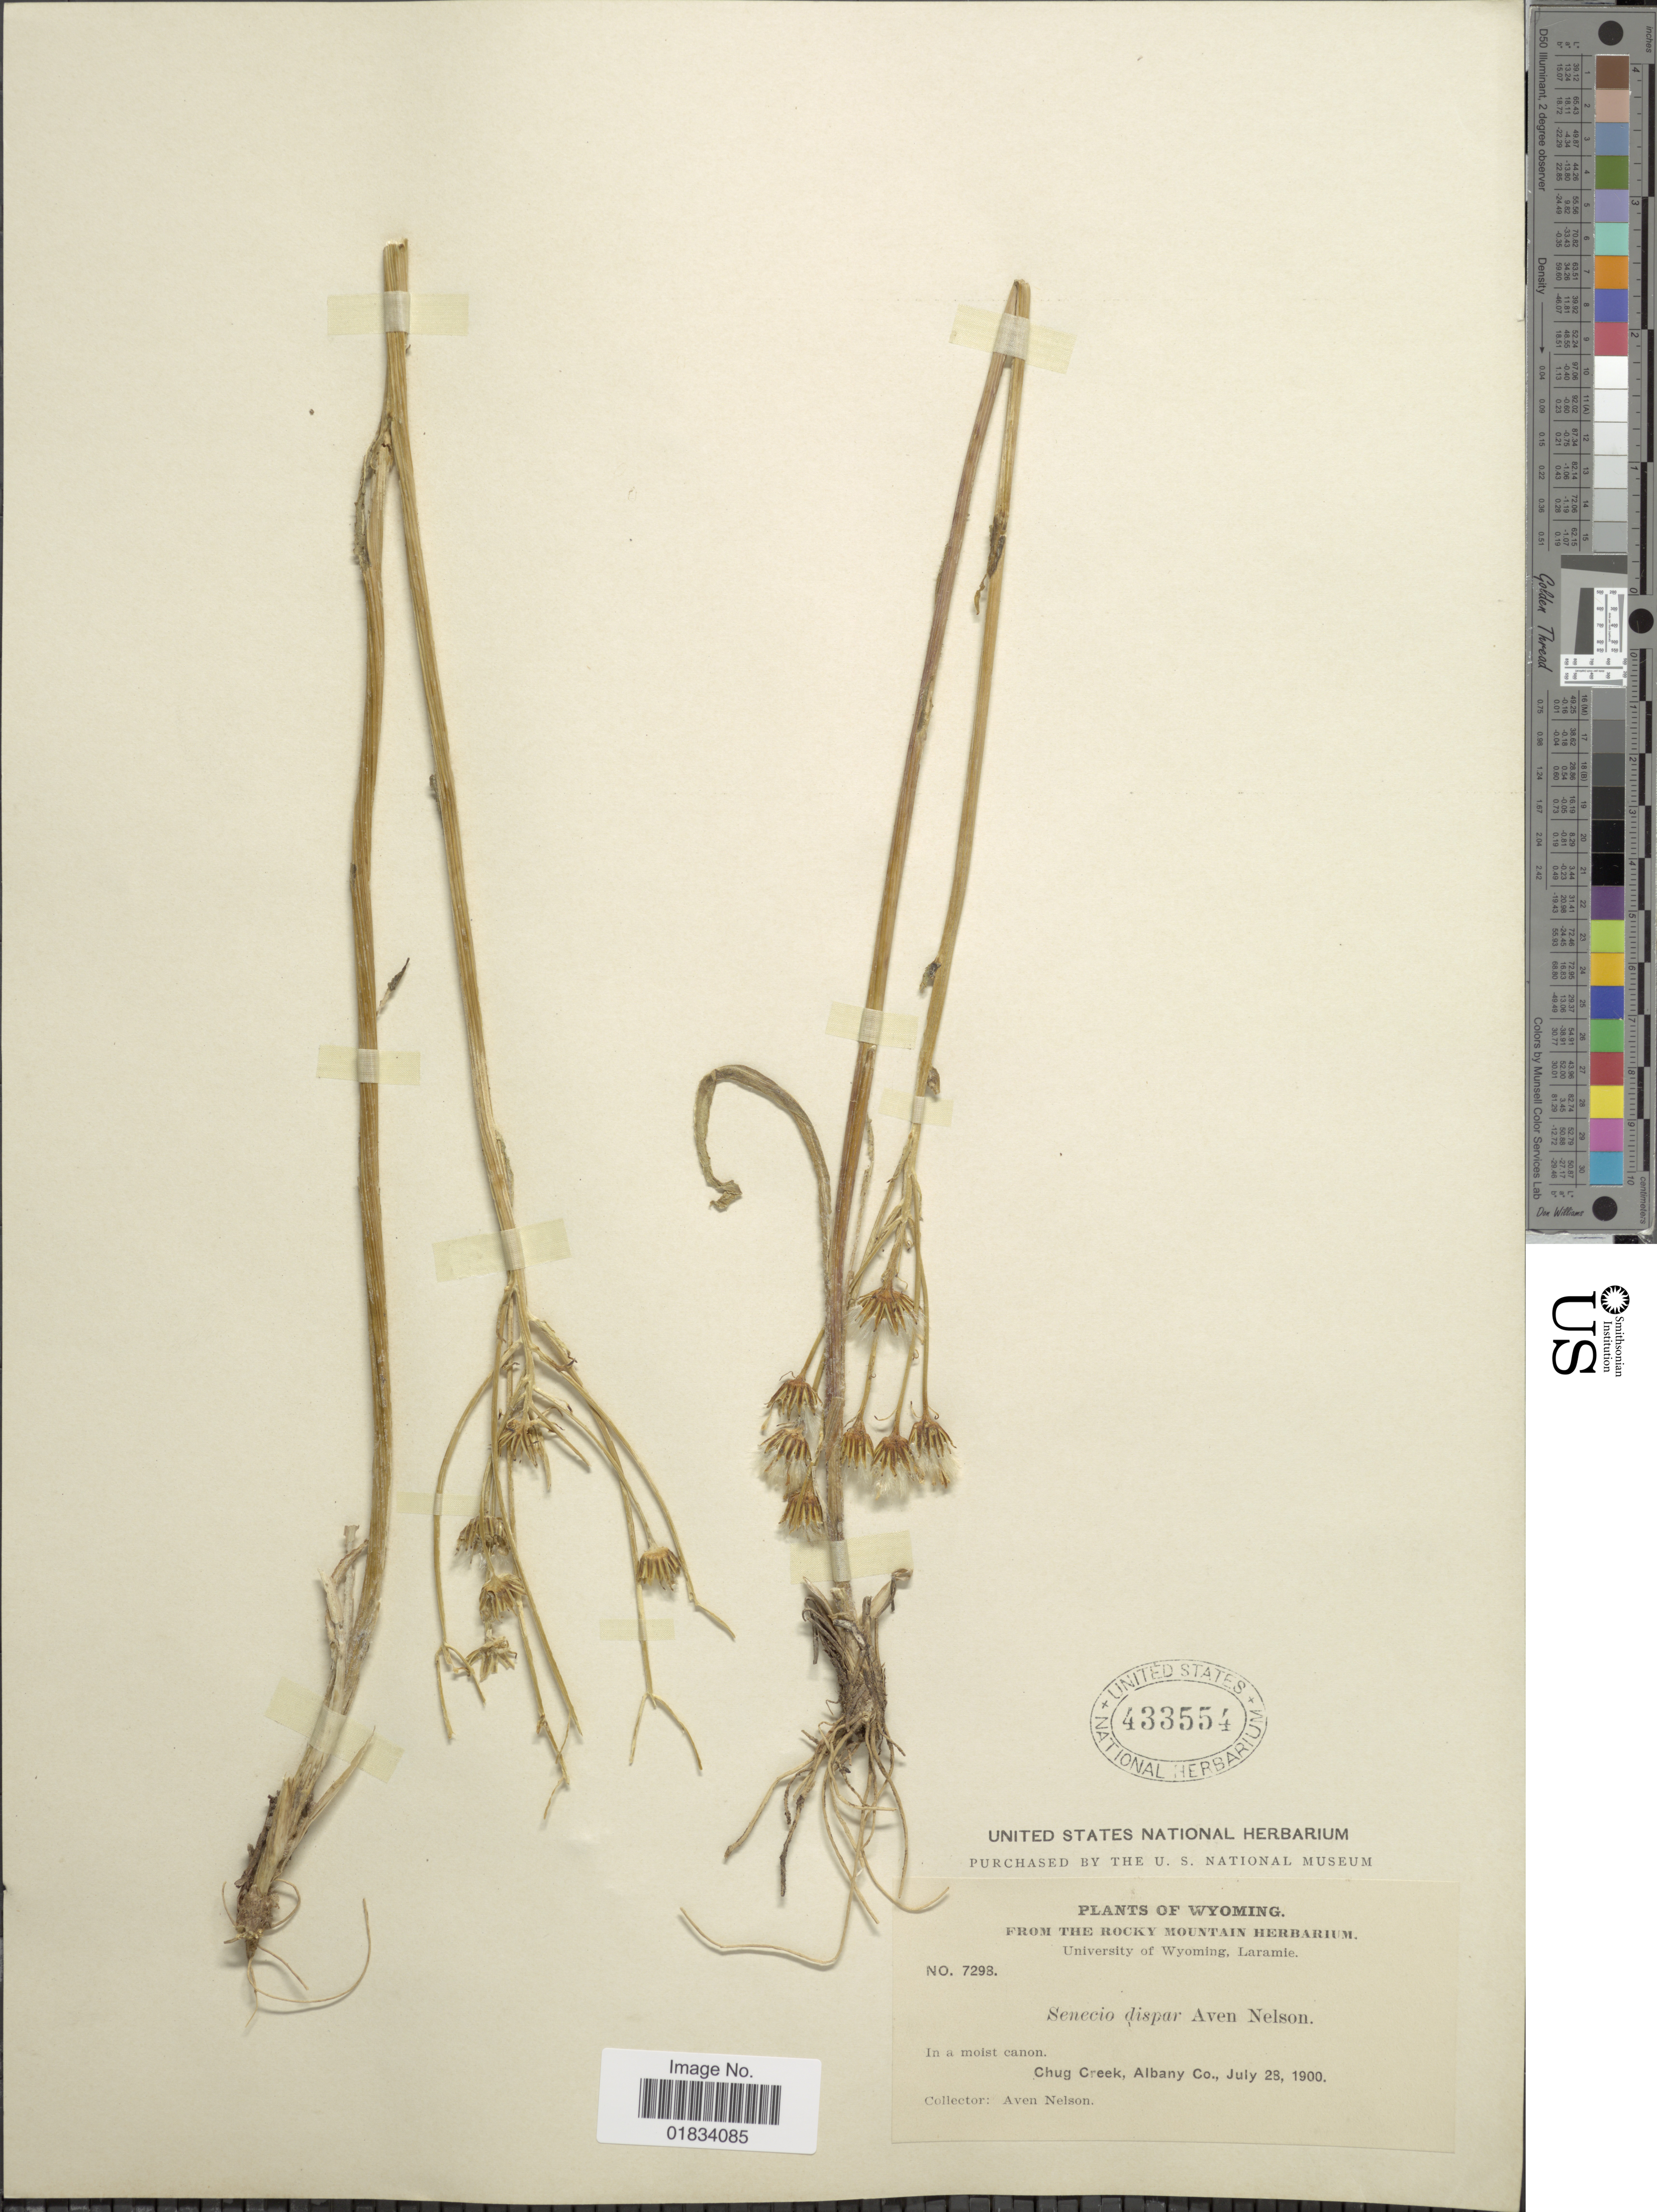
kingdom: Plantae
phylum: Tracheophyta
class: Magnoliopsida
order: Asterales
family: Asteraceae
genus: Senecio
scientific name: Senecio integerrimus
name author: Nutt.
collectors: A. Nelson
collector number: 7298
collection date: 1900-07-28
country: United States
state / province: Wyoming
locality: Chug Creek, Albany Co.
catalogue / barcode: US 433554